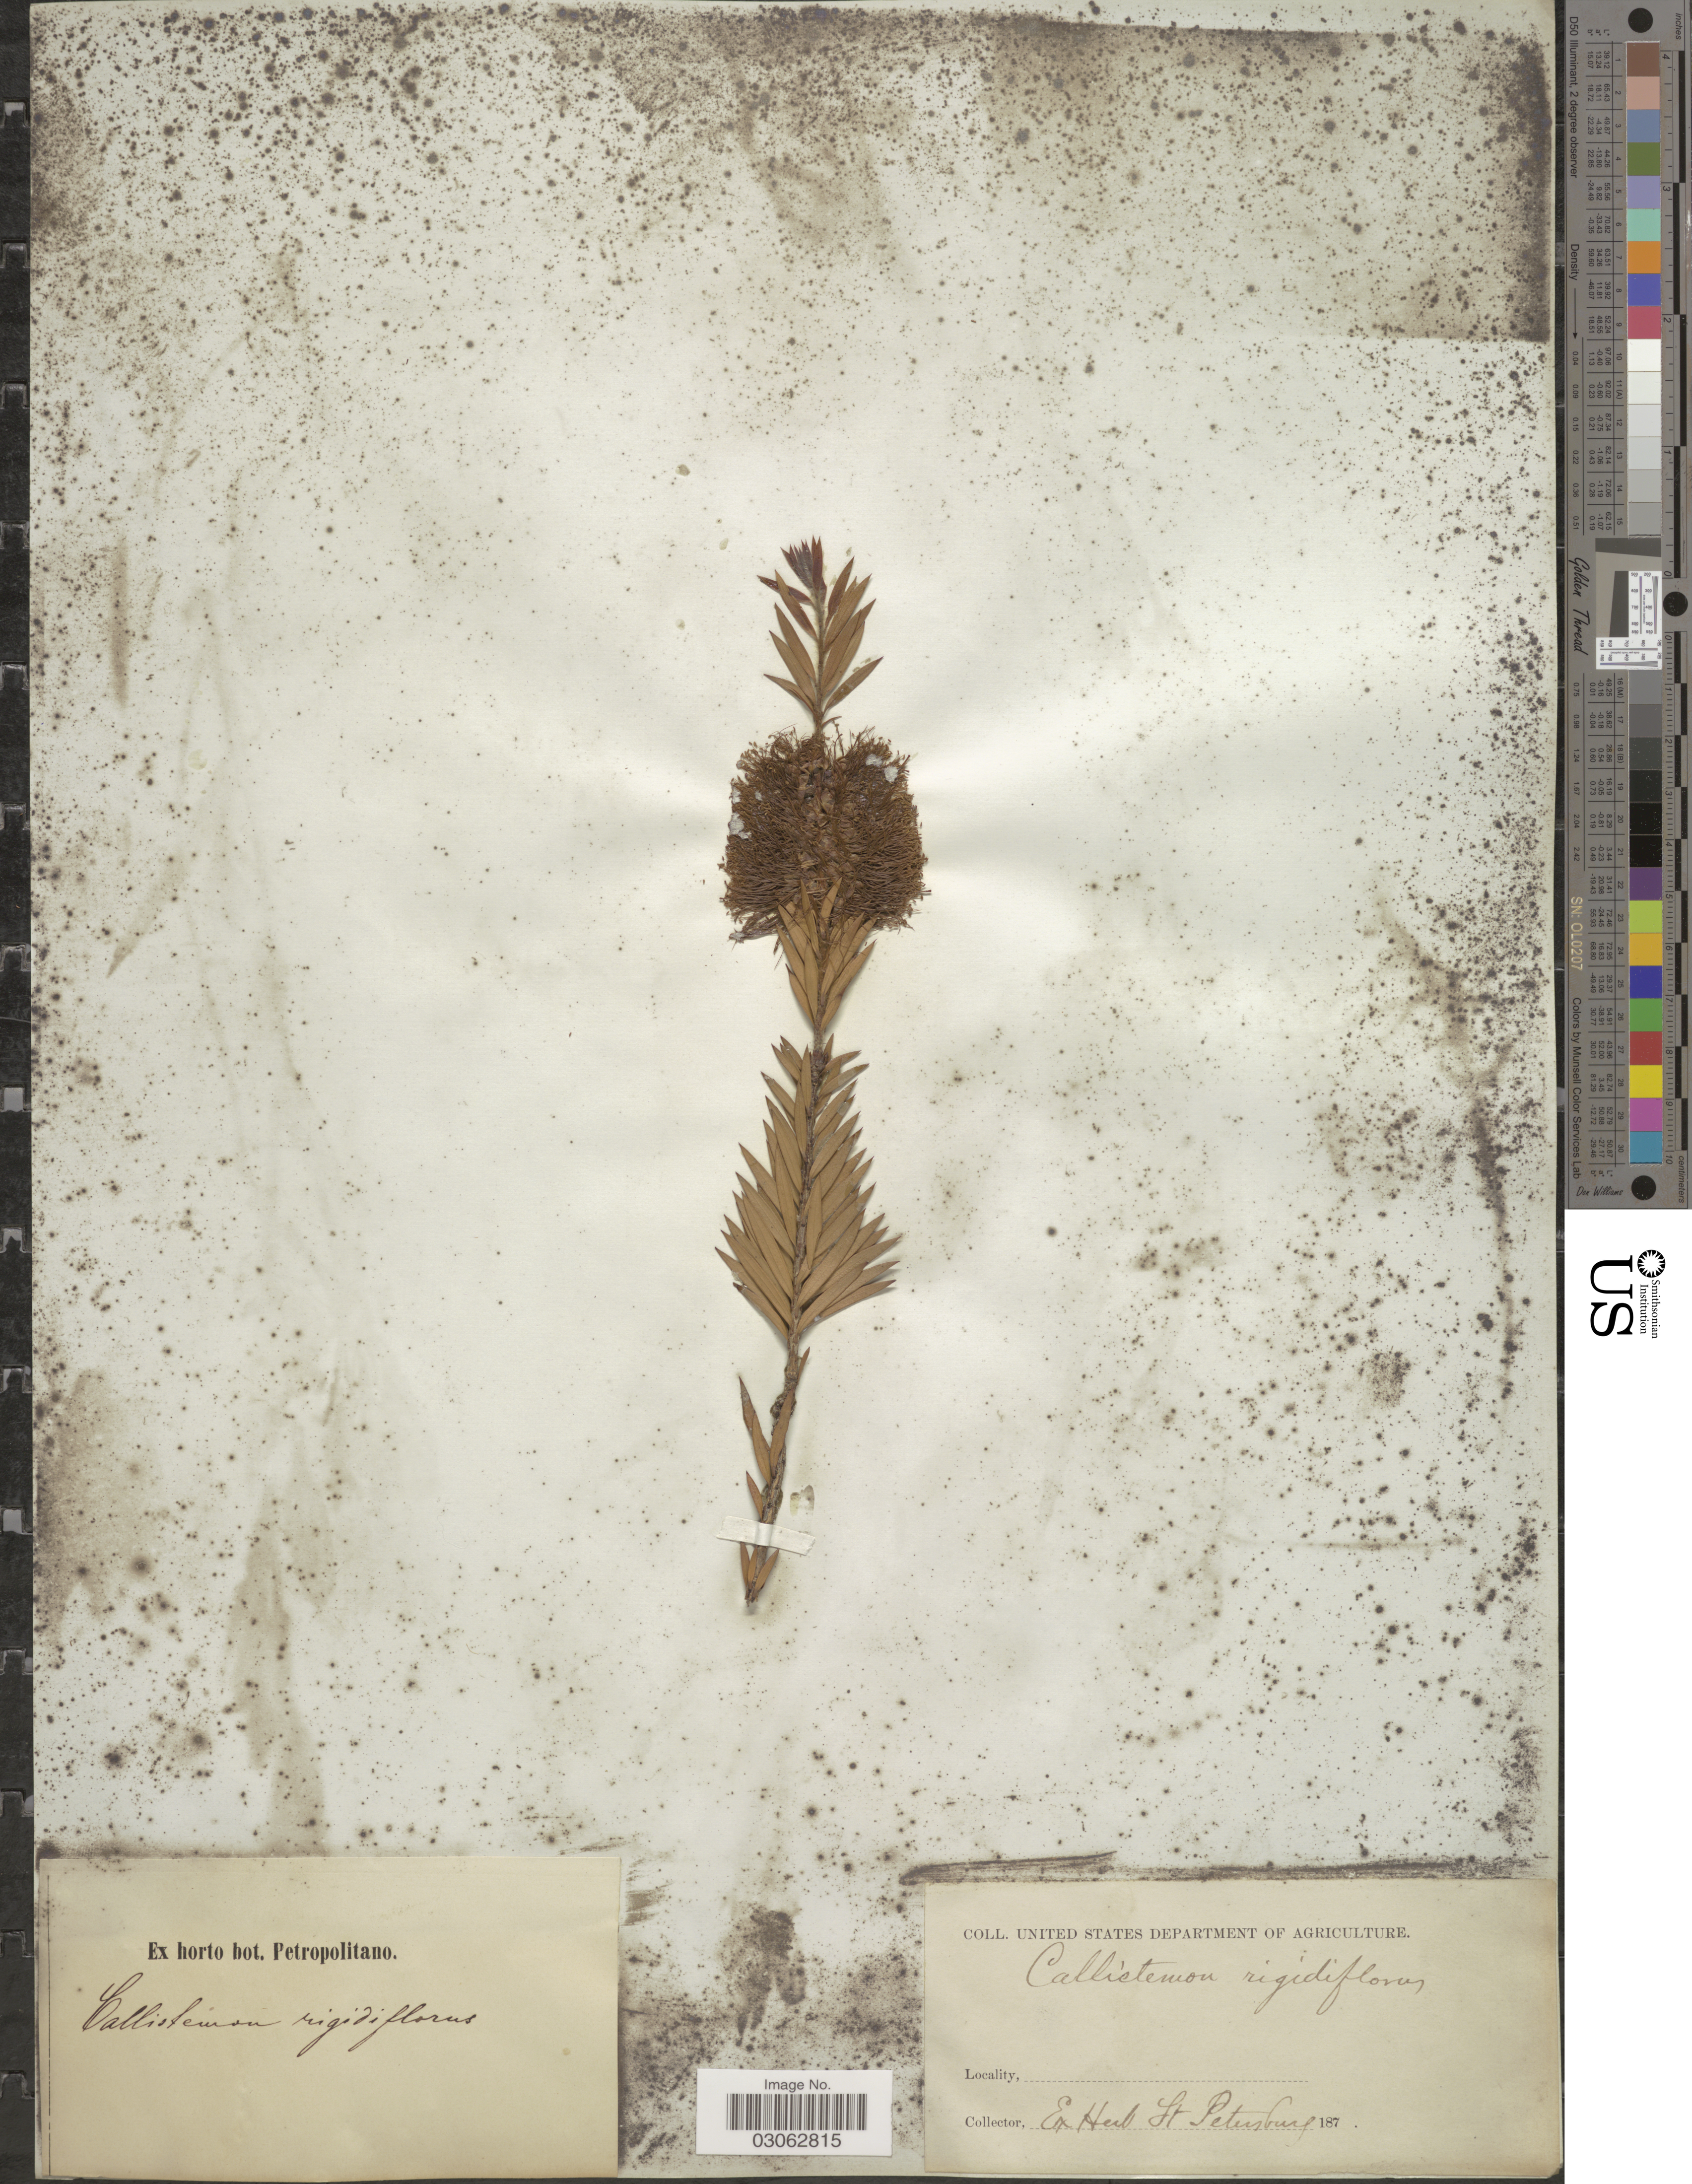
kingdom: Plantae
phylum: Tracheophyta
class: Magnoliopsida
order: Myrtales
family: Myrtaceae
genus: Callistemon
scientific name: Callistemon rigidiflorus ined.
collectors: Ex herb. St. Petersburg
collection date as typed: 187